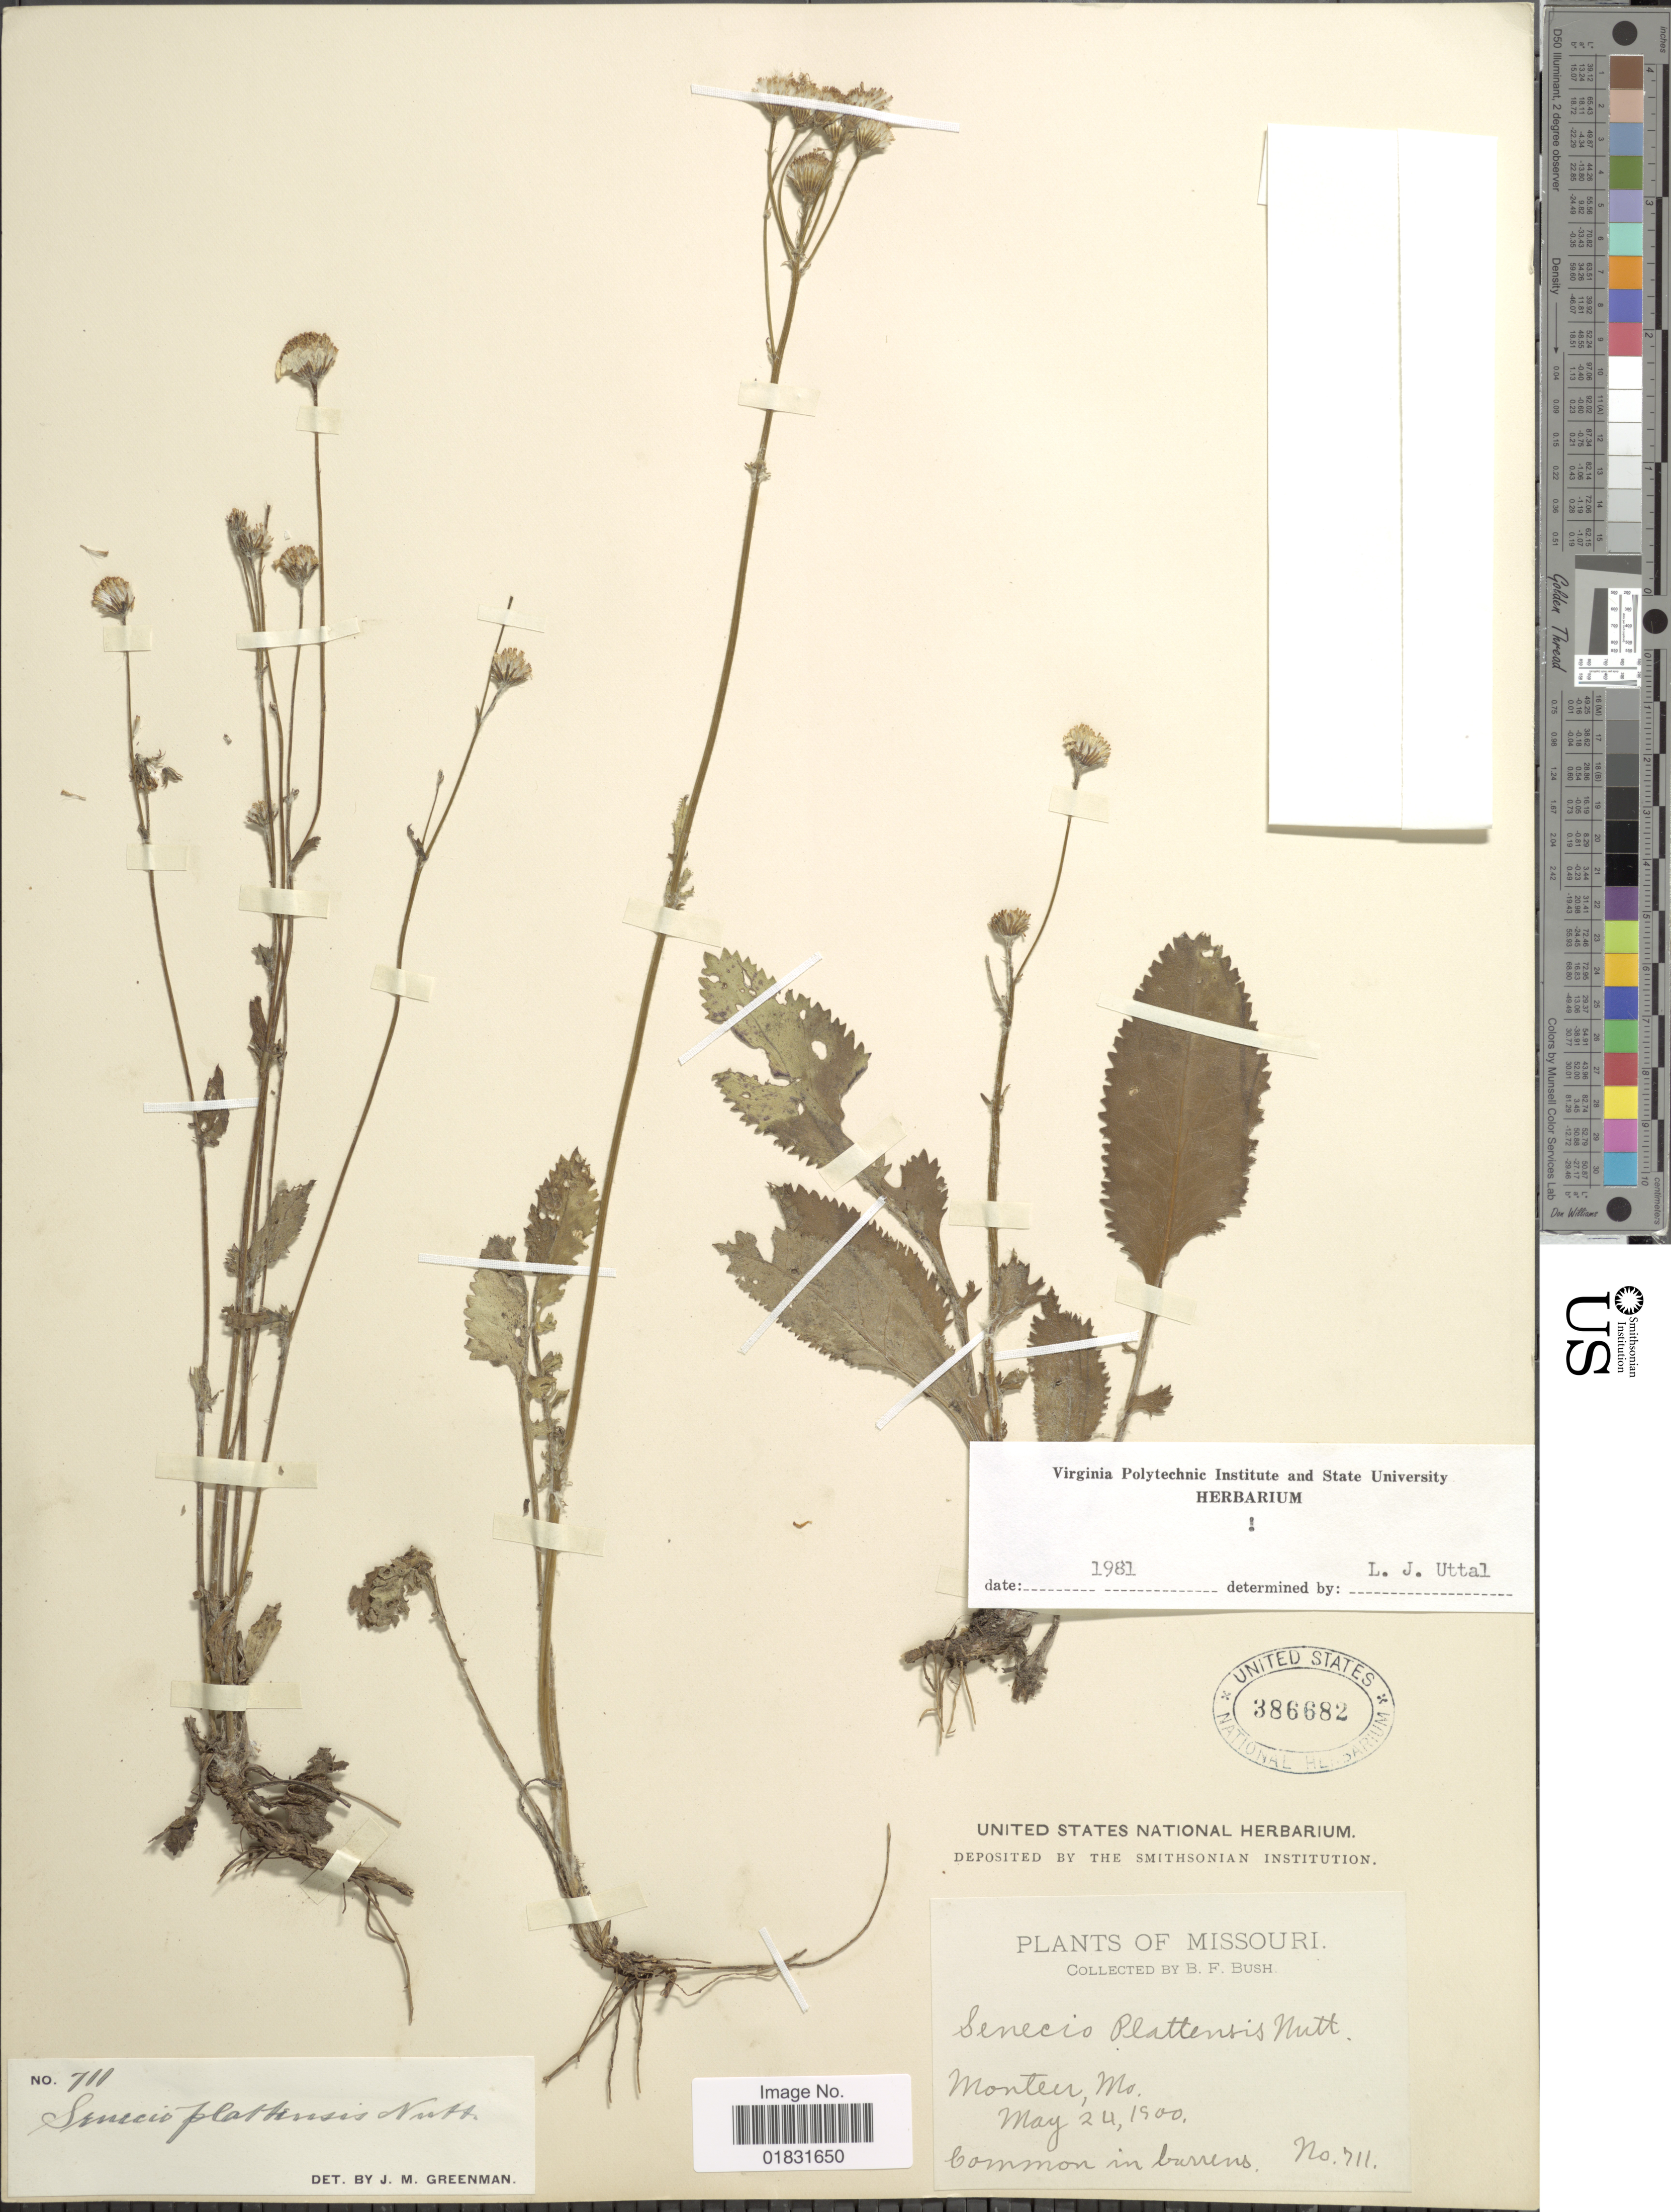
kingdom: Plantae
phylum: Tracheophyta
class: Magnoliopsida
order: Asterales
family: Asteraceae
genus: Packera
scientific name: Packera plattensis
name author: W.A. Weber & Á. Löve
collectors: B. F. Bush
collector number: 711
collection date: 1900-05-24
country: United States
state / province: Missouri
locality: Monteer, Common in barrens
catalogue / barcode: US 386682